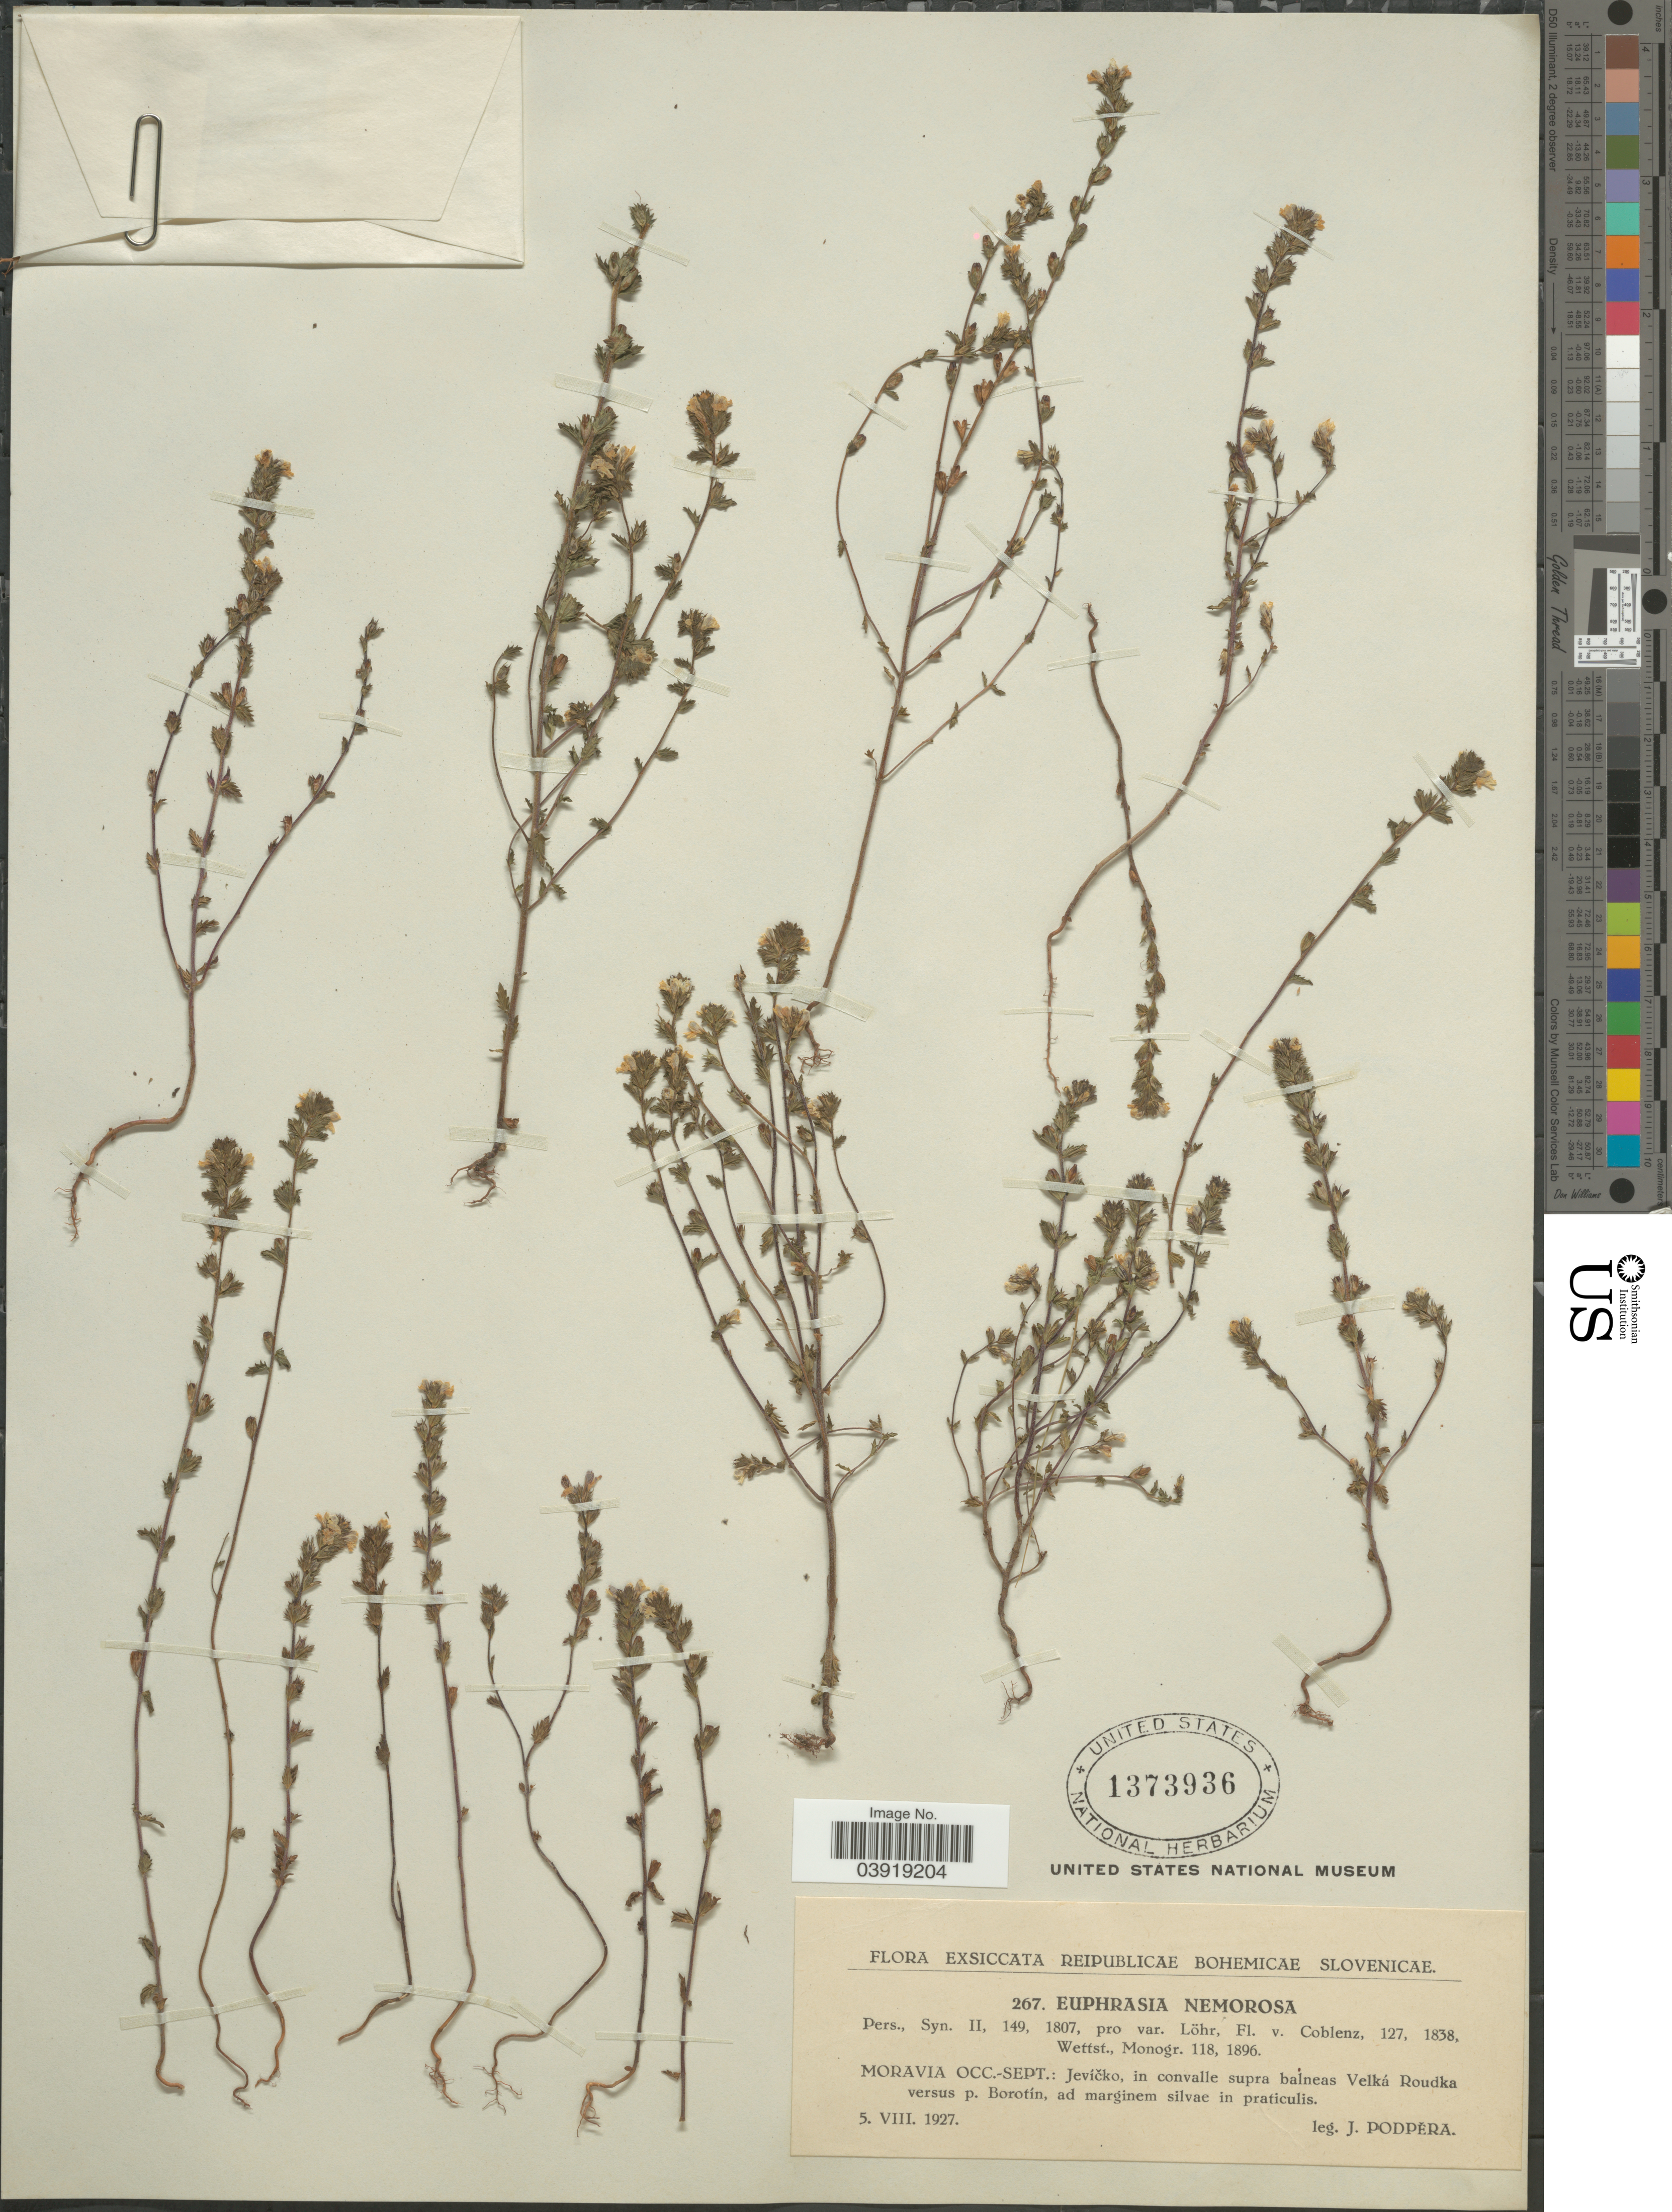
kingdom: Plantae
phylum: Tracheophyta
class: Magnoliopsida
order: Lamiales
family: Orobanchaceae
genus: Euphrasia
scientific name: Euphrasia nemorosa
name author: (Pers.) Wallr.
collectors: J. Podpera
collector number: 267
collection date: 1927-08-05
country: Slovenia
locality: Bohemicae Slovenicae. Moravia Occ.- Sept.: Jevíčko, in convalle supra balneas Velká Roudka versus p. Borotín.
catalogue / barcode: US 1373936